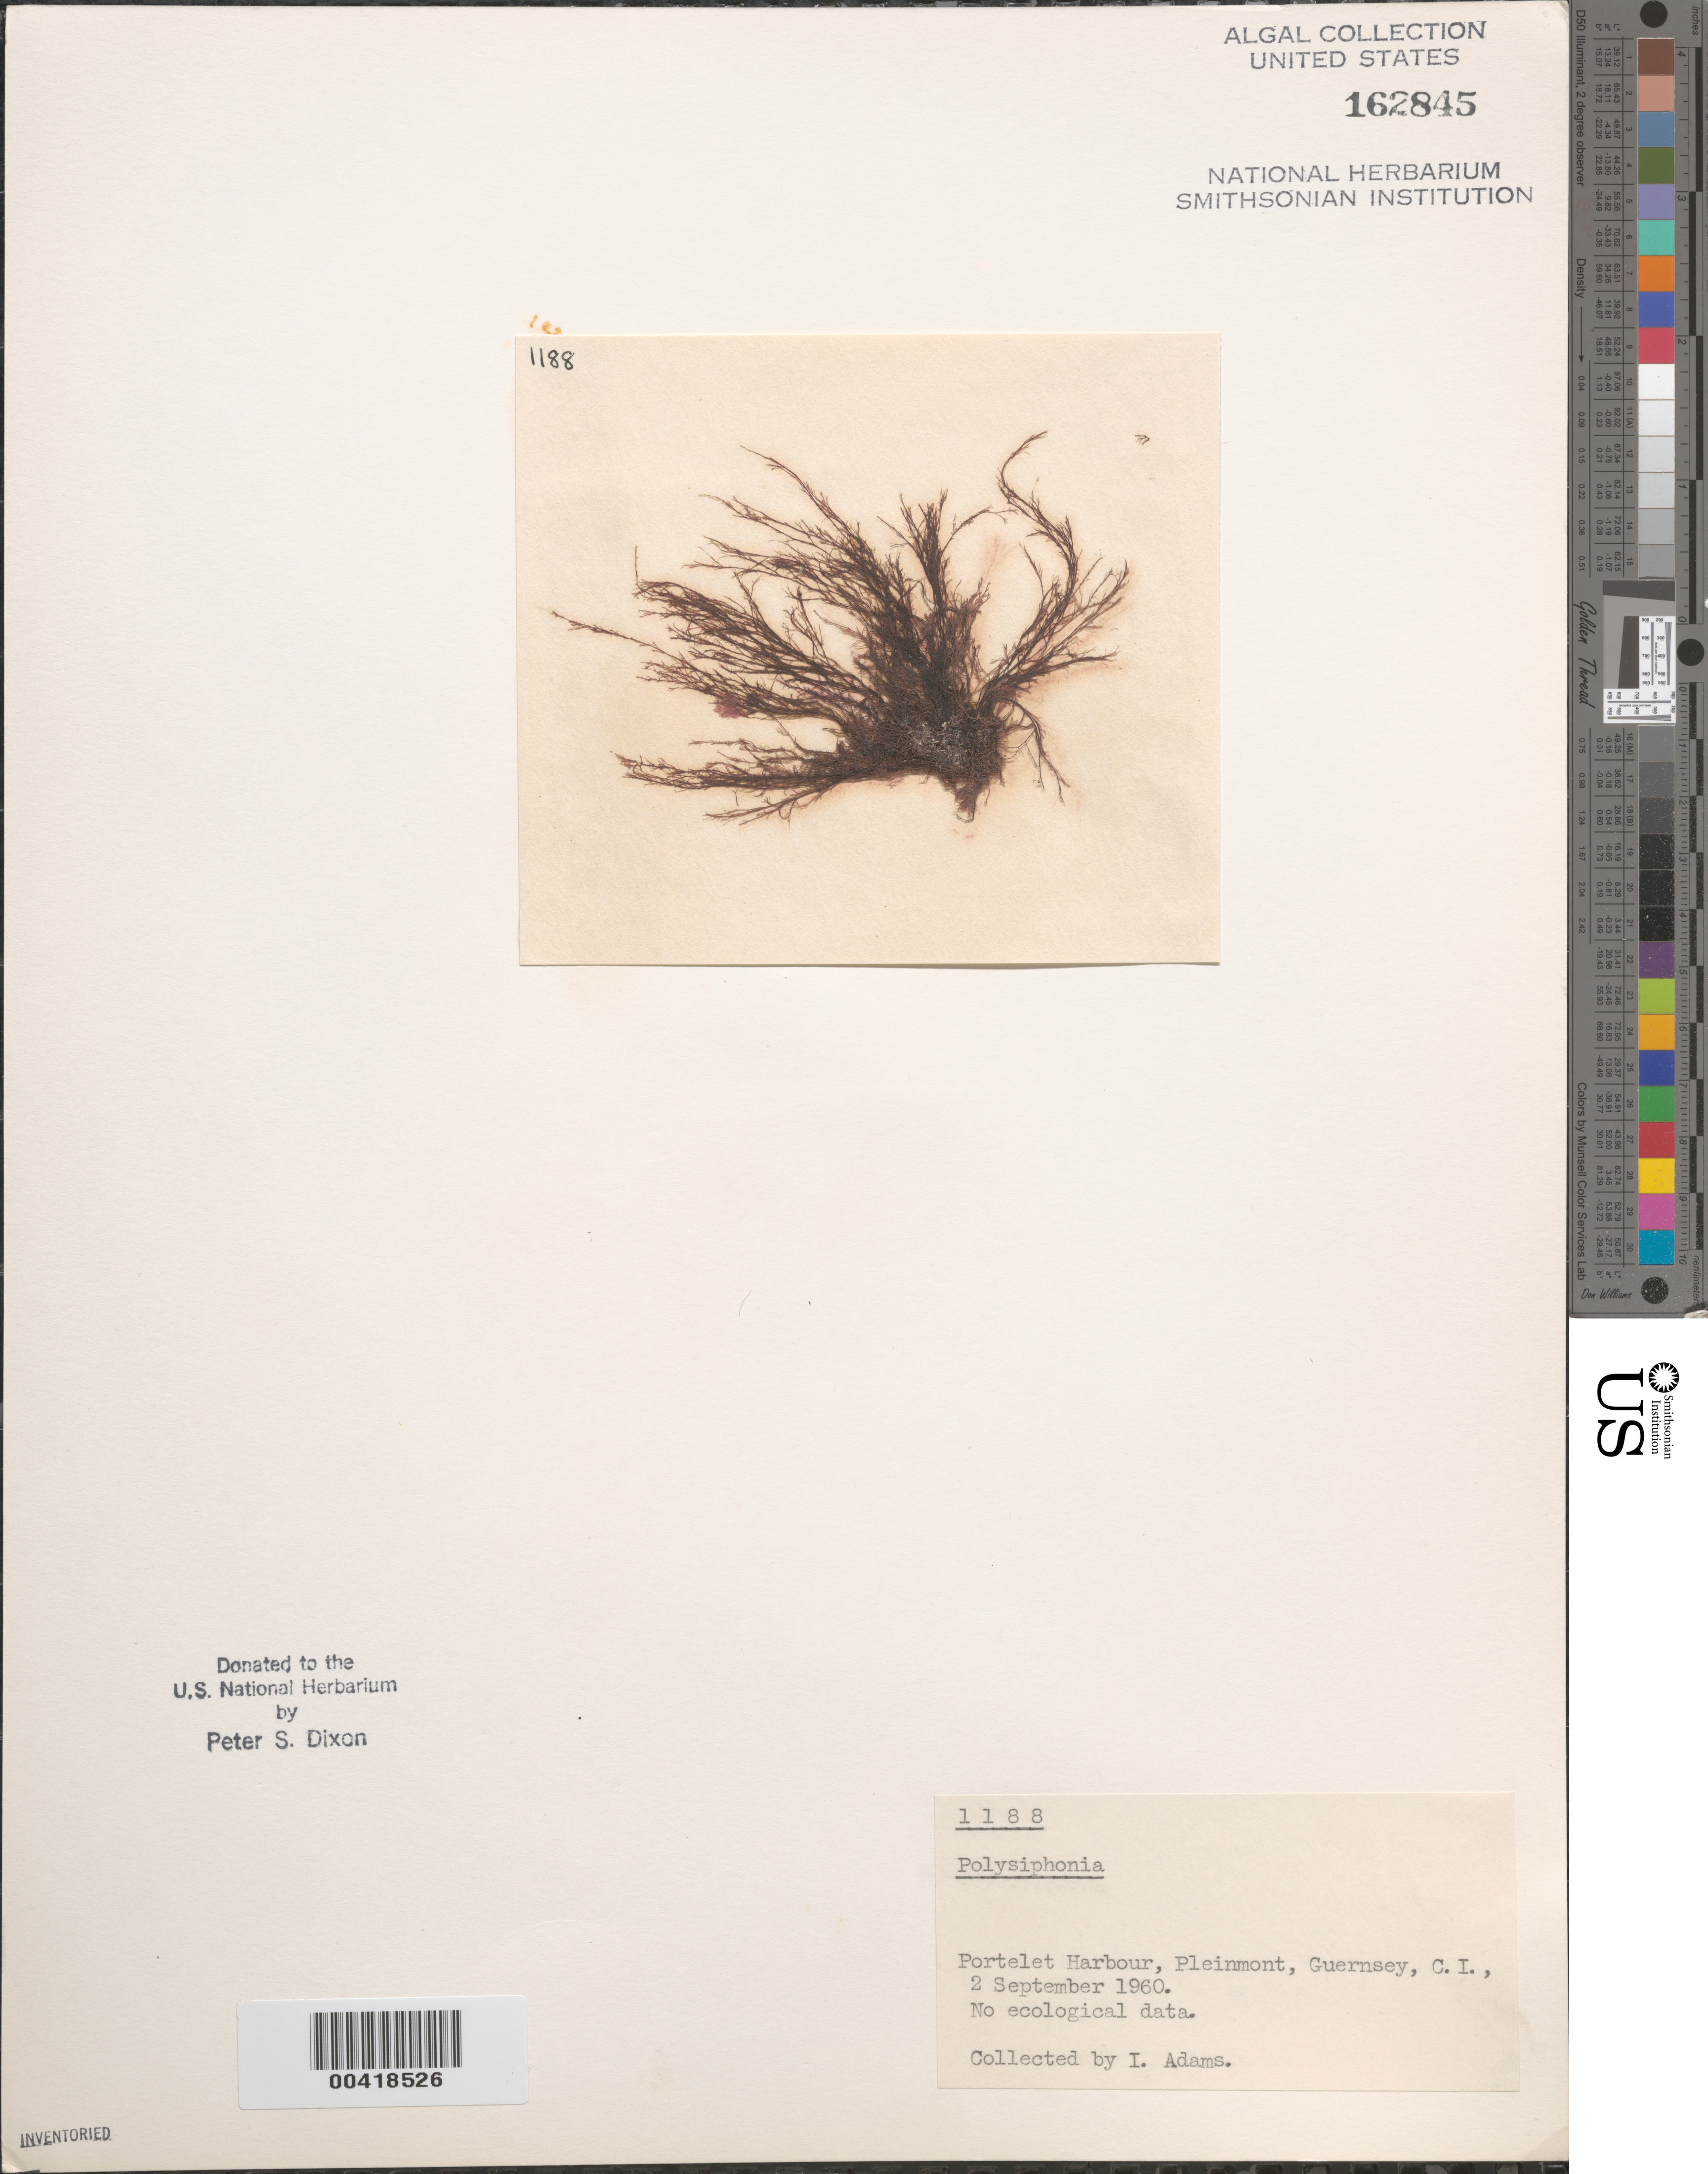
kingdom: Plantae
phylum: Rhodophyta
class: Florideophyceae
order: Ceramiales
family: Rhodomelaceae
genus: Polysiphonia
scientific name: Polysiphonia sp.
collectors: I. Adams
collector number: PSD 1188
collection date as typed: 02 Sep 1960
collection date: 1960-09-02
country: United Kingdom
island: Guernsey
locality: Portelet Harbor, Pleinmont. Bailiwick of Guernsey.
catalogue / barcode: US 162845